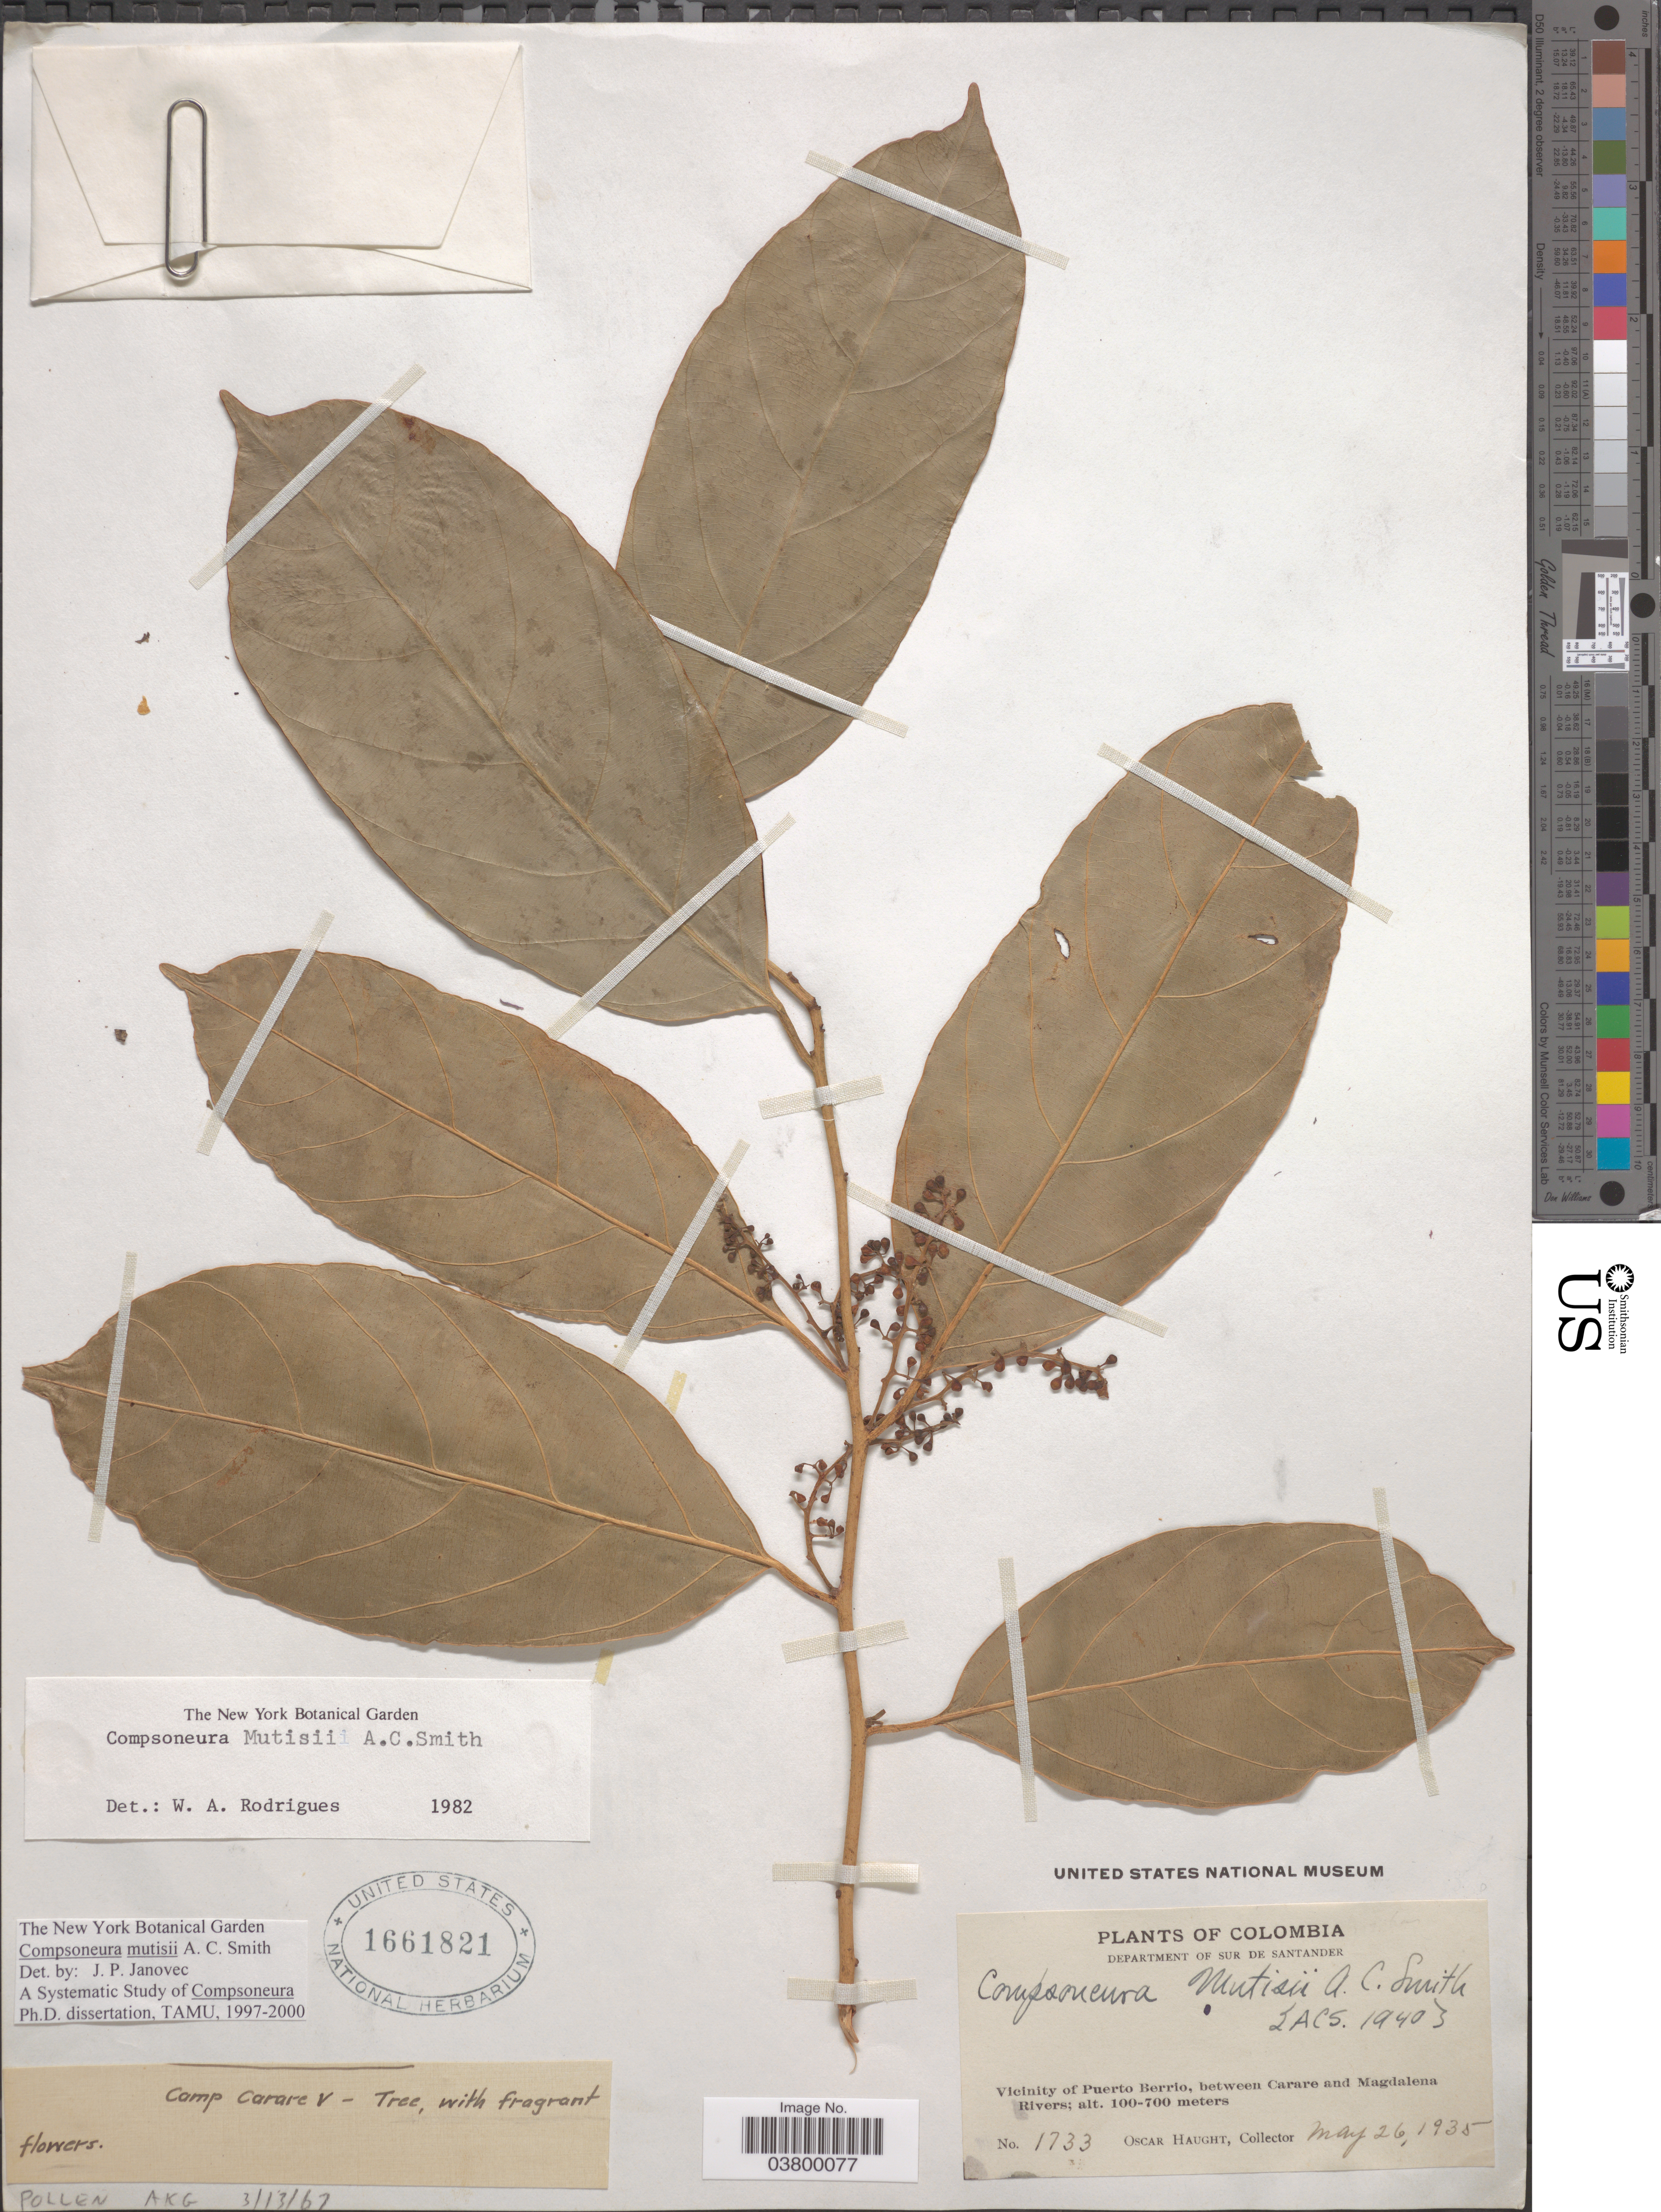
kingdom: Plantae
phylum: Tracheophyta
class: Magnoliopsida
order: Magnoliales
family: Myristicaceae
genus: Compsoneura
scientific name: Compsoneura mutisii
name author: A.C. Sm.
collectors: O. L. Haught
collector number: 1733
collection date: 1935-05-26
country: Colombia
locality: Department of Sur de Santander. Vicinity of Puerto Berrio, between Carare and Magdalena Rivers.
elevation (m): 100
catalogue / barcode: US 1661821